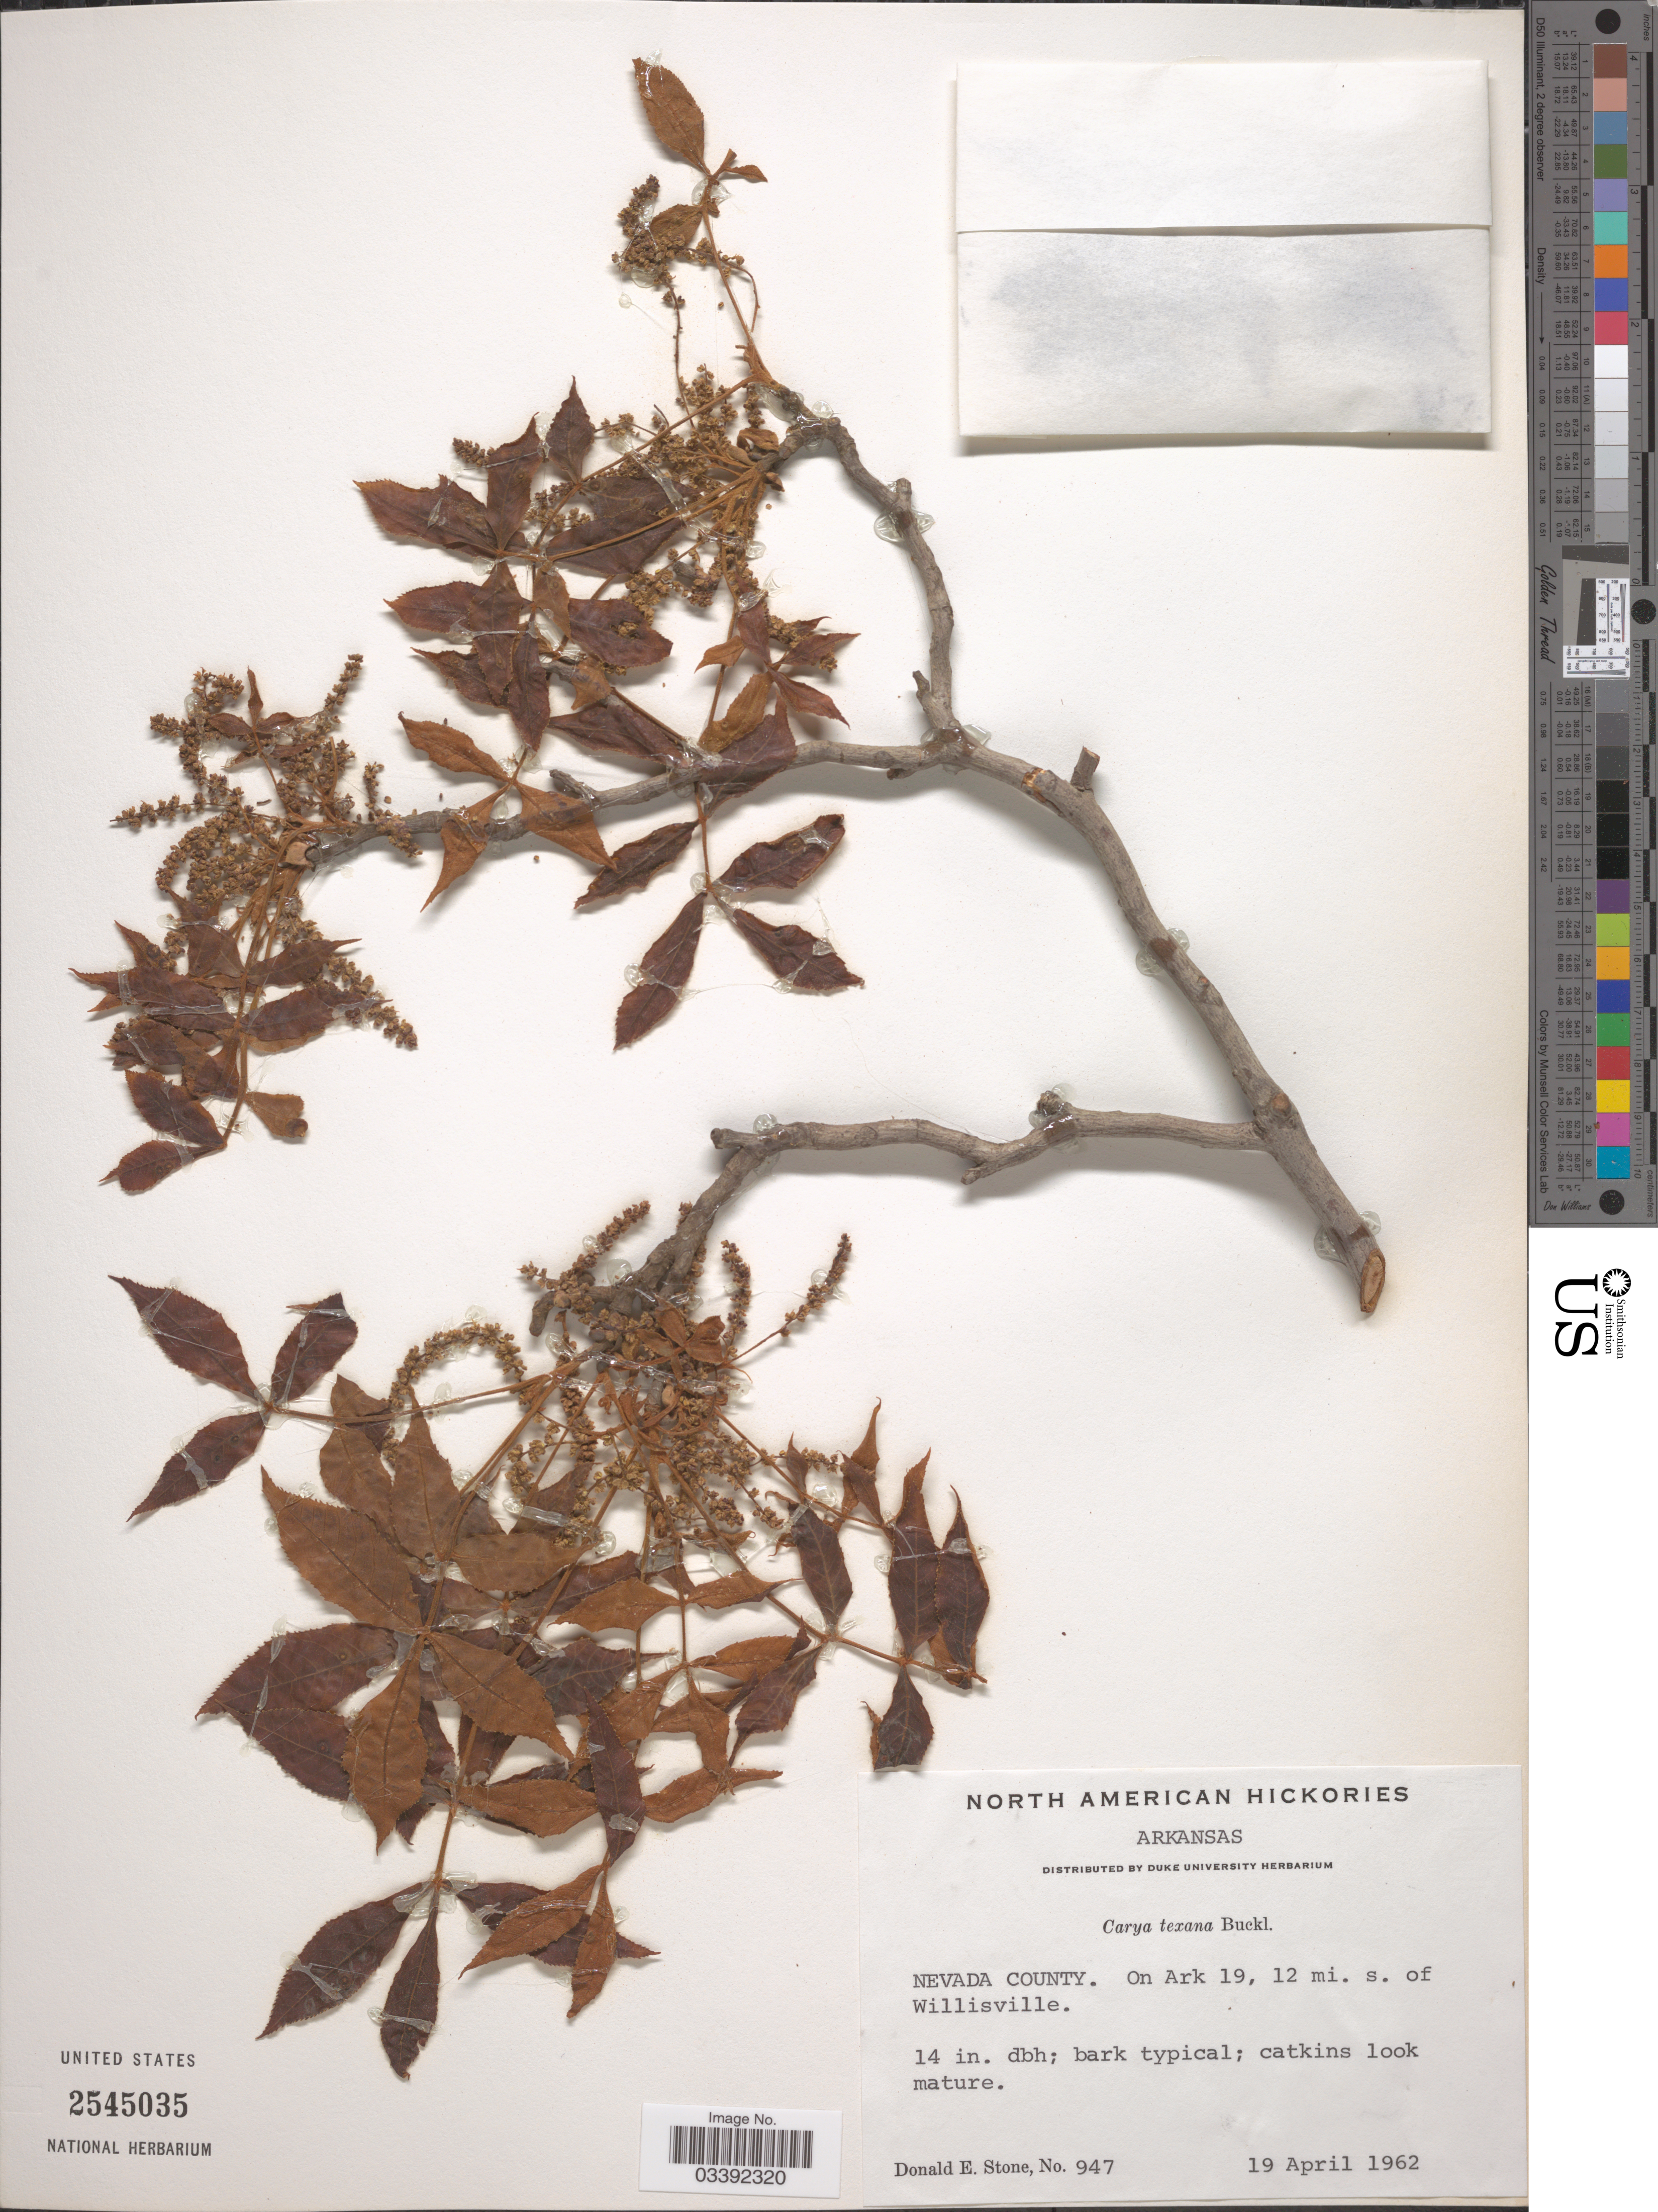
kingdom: Plantae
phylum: Tracheophyta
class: Magnoliopsida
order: Fagales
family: Juglandaceae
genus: Carya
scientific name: Carya texana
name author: Buckley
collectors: D. Stone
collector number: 947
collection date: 1962-04-19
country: United States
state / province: Arkansas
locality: Nevada County. On Ark 19, 12 mi. s. of Willisville.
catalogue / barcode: US 2545035